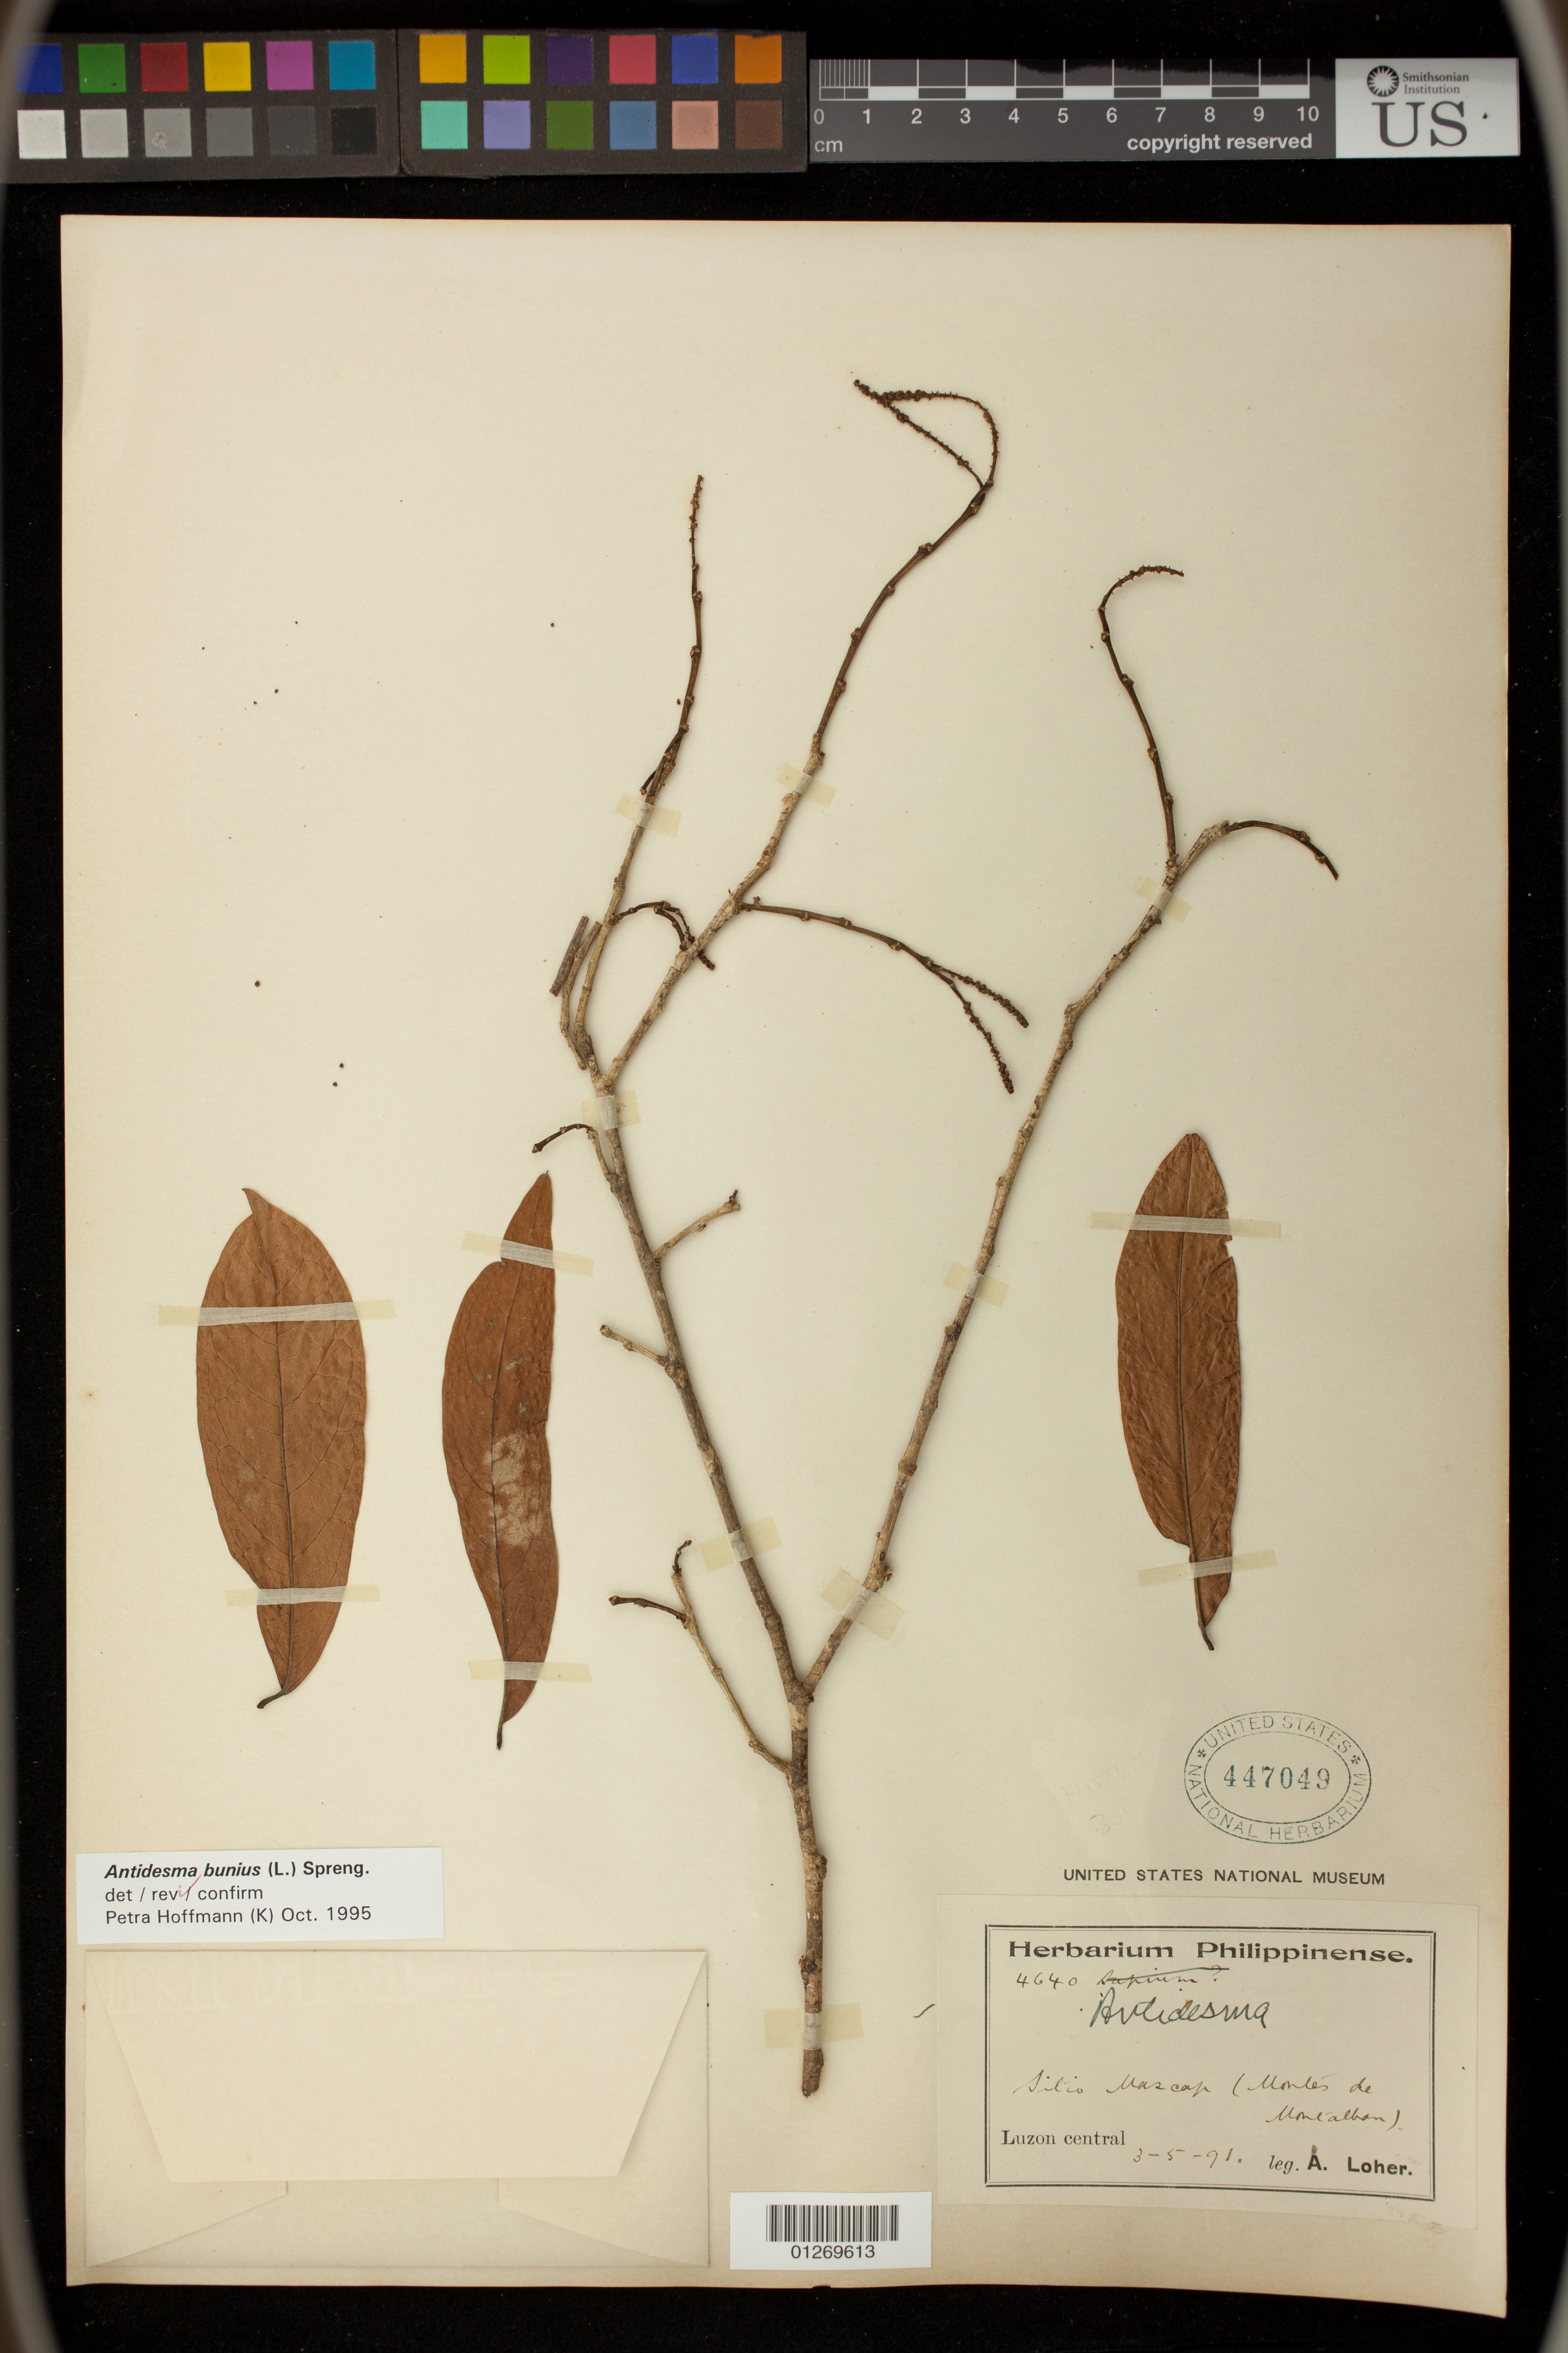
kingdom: Plantae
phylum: Tracheophyta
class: Magnoliopsida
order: Malpighiales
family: Phyllanthaceae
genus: Antidesma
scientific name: Antidesma bunius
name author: (L.) Spreng.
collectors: A. Loher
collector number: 4640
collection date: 1891-03-05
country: Philippines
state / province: Calabarzon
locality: Silio Mascap (Montes de Montalhan)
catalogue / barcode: US 447049